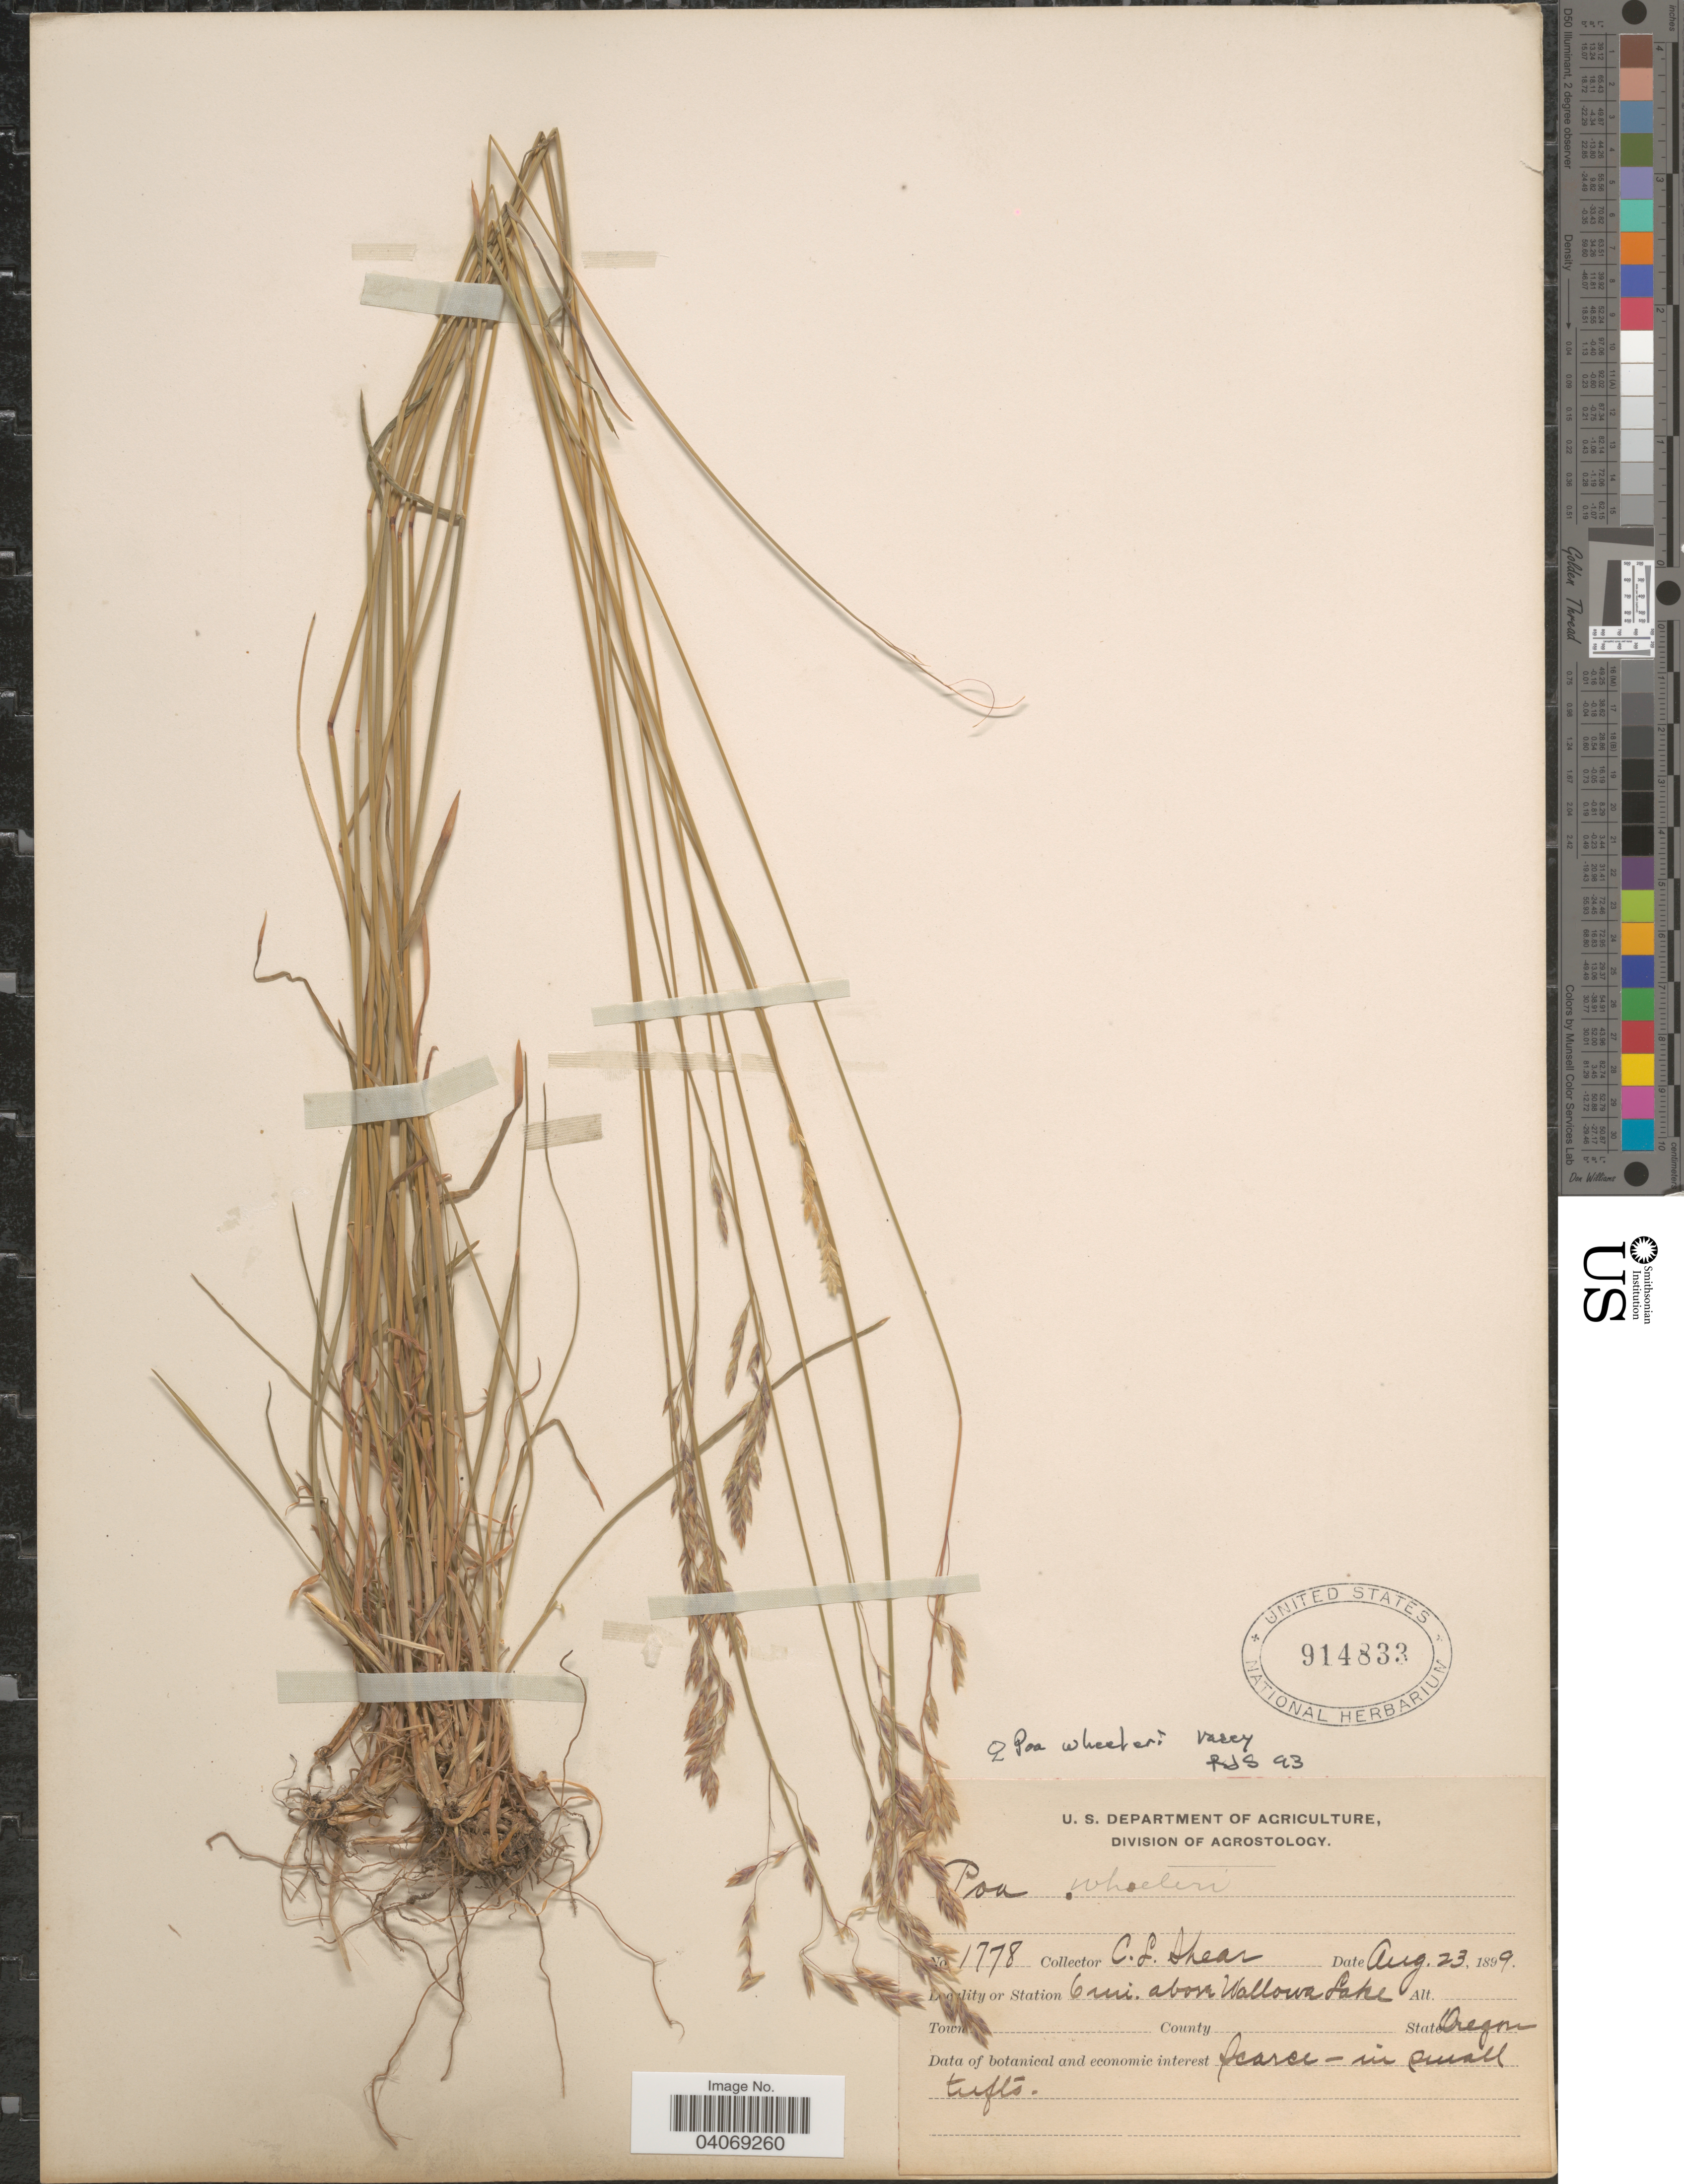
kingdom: Plantae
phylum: Tracheophyta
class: Liliopsida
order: Poales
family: Poaceae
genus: Poa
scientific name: Poa wheeleri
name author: Vasey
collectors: C. L. Shear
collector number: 1778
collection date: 1899-08-23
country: United States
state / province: Oregon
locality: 6 mi. above Wallowa Lake.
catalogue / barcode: US 914833